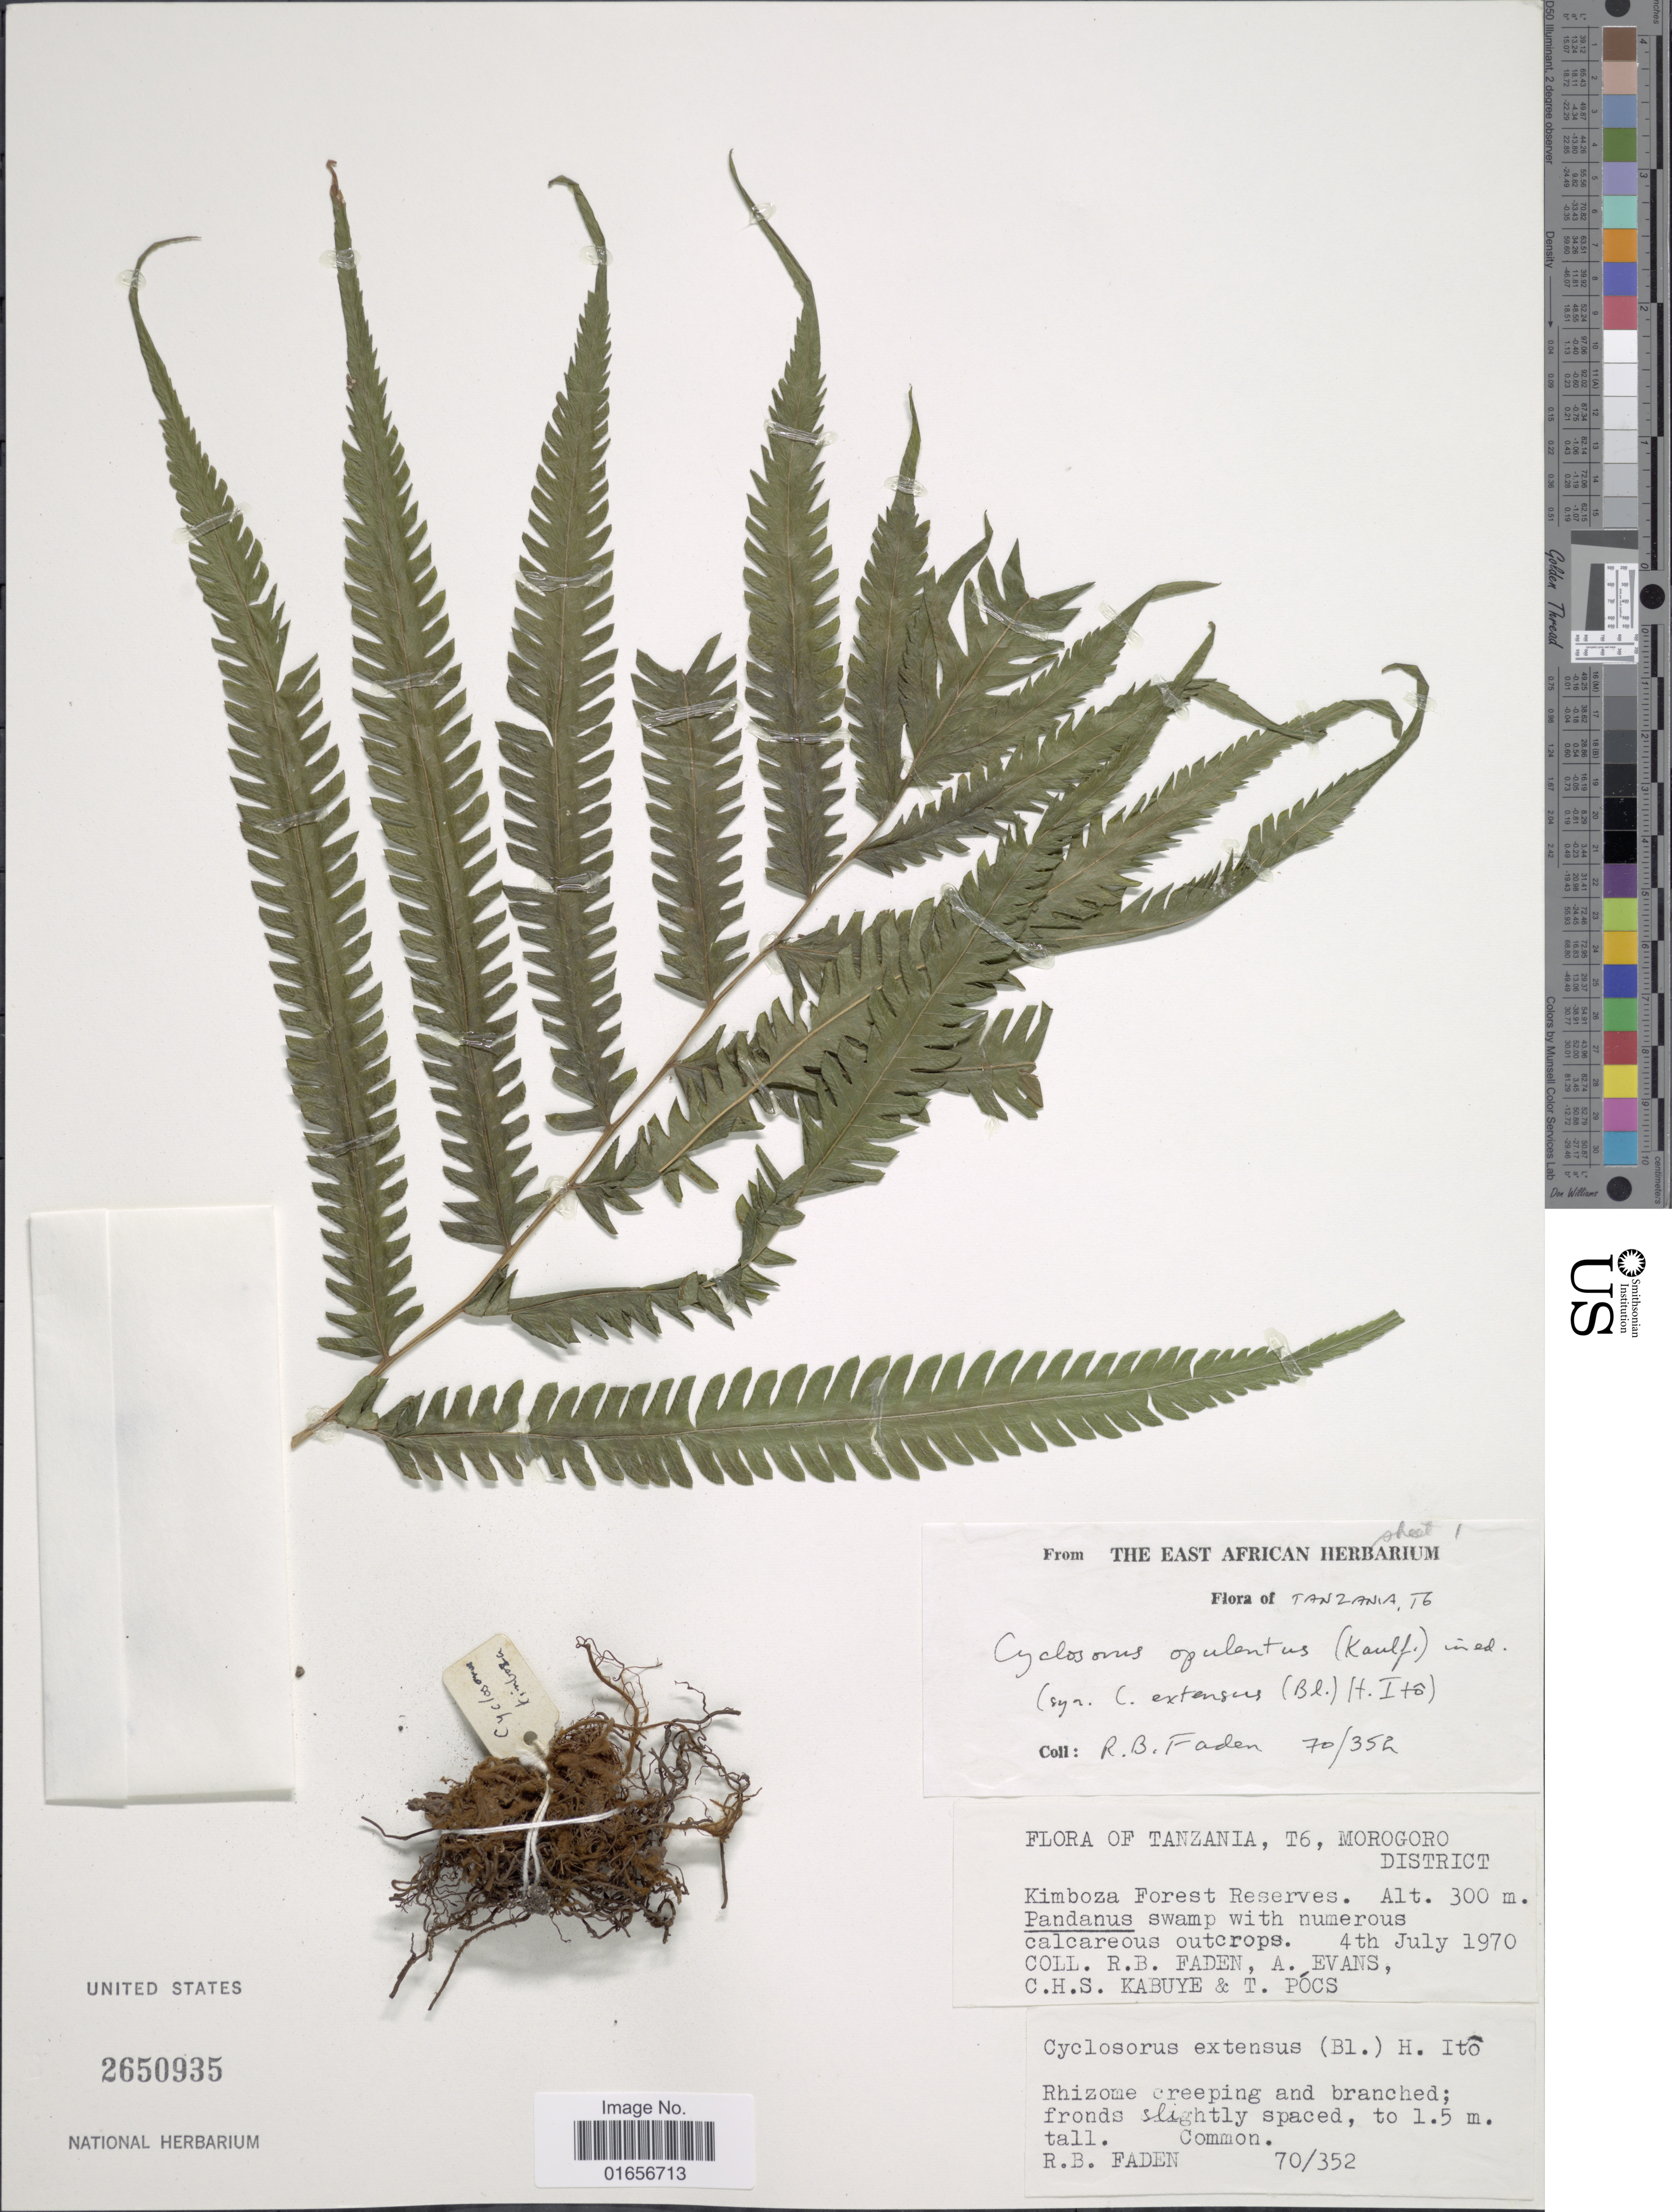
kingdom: Plantae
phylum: Tracheophyta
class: Polypodiopsida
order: Polypodiales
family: Thelypteridaceae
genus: Amphineuron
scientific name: Amphineuron opulentum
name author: (Kaulf.) Holttum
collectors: R. B. Faden, A. Evans, C. Kabuye & T. Pocs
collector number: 70/352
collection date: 1970-07-04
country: Tanzania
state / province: Morogoro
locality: Tanzania, T6, Morogoro District, Kimboza Forest Reserves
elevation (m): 300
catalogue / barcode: US 2650935